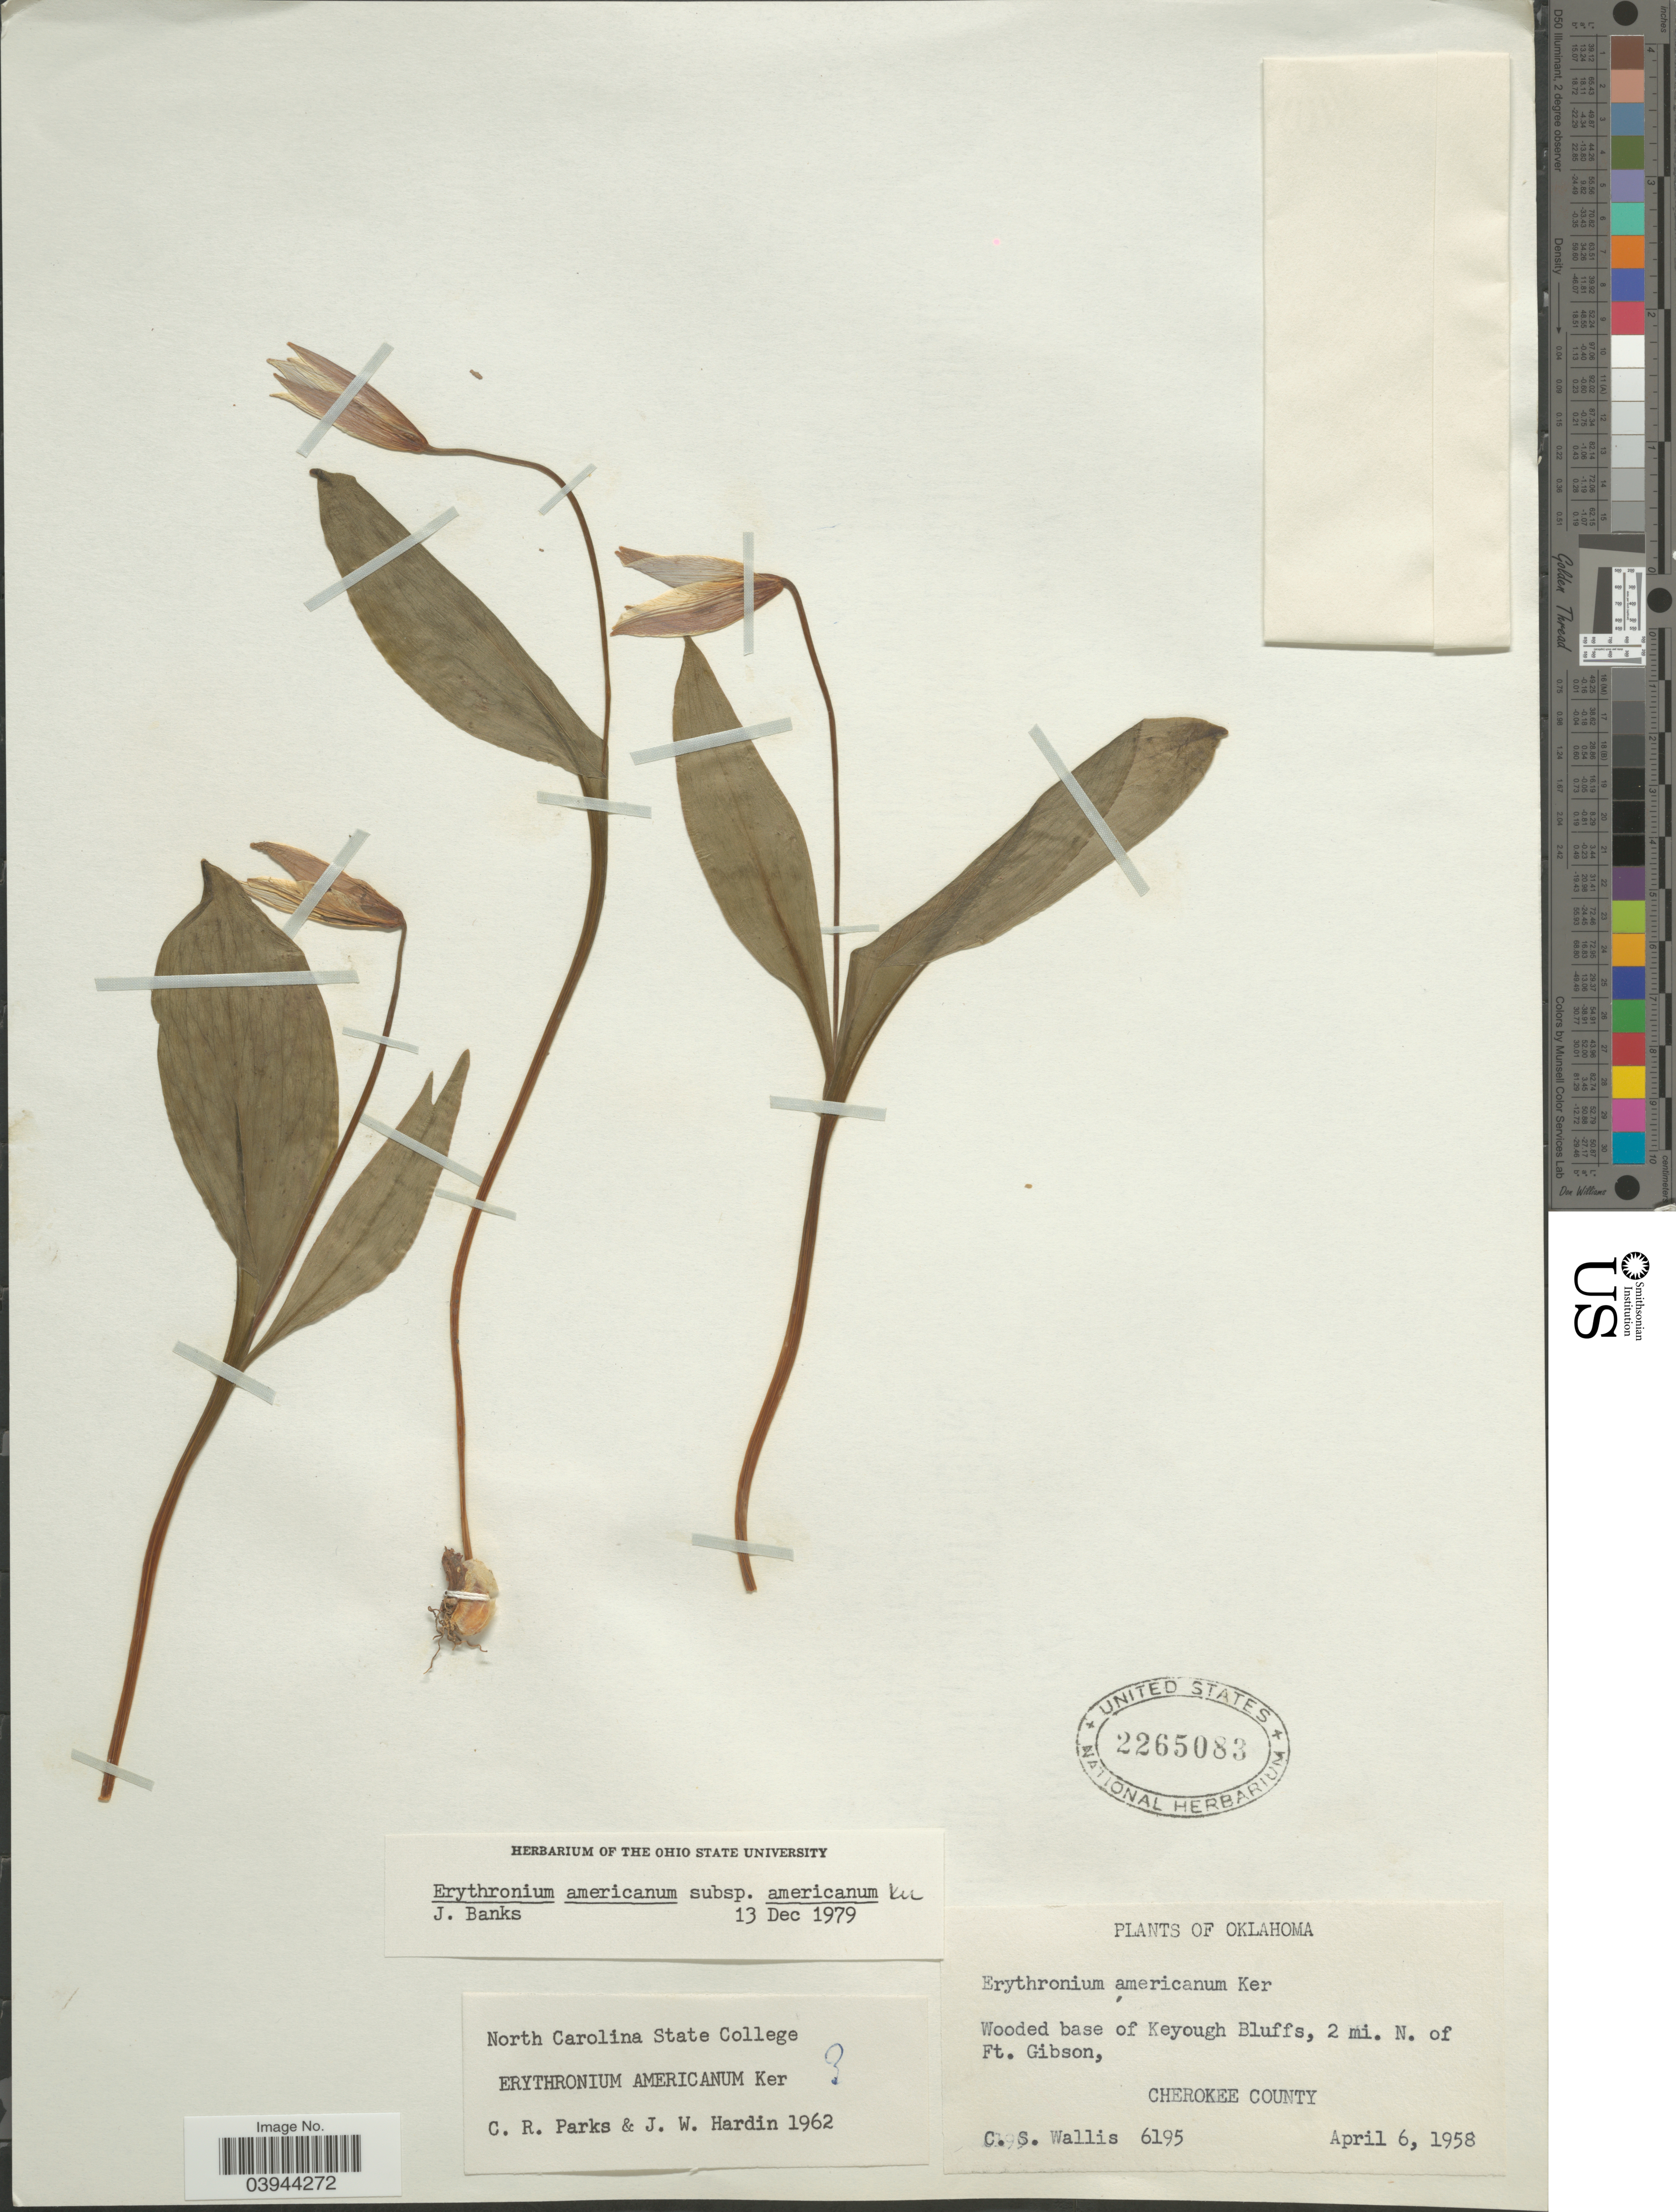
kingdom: Plantae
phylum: Tracheophyta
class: Liliopsida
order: Liliales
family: Liliaceae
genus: Erythronium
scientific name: Erythronium americanum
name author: Ker Gawl.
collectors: C. S. Wallis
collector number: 6195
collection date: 1958-04-06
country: United States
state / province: Oklahoma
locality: Wooded base of Keyough Bluffs, 2 mi. N. of Ft. Gibson, Cherokee County.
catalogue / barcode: US 2265083